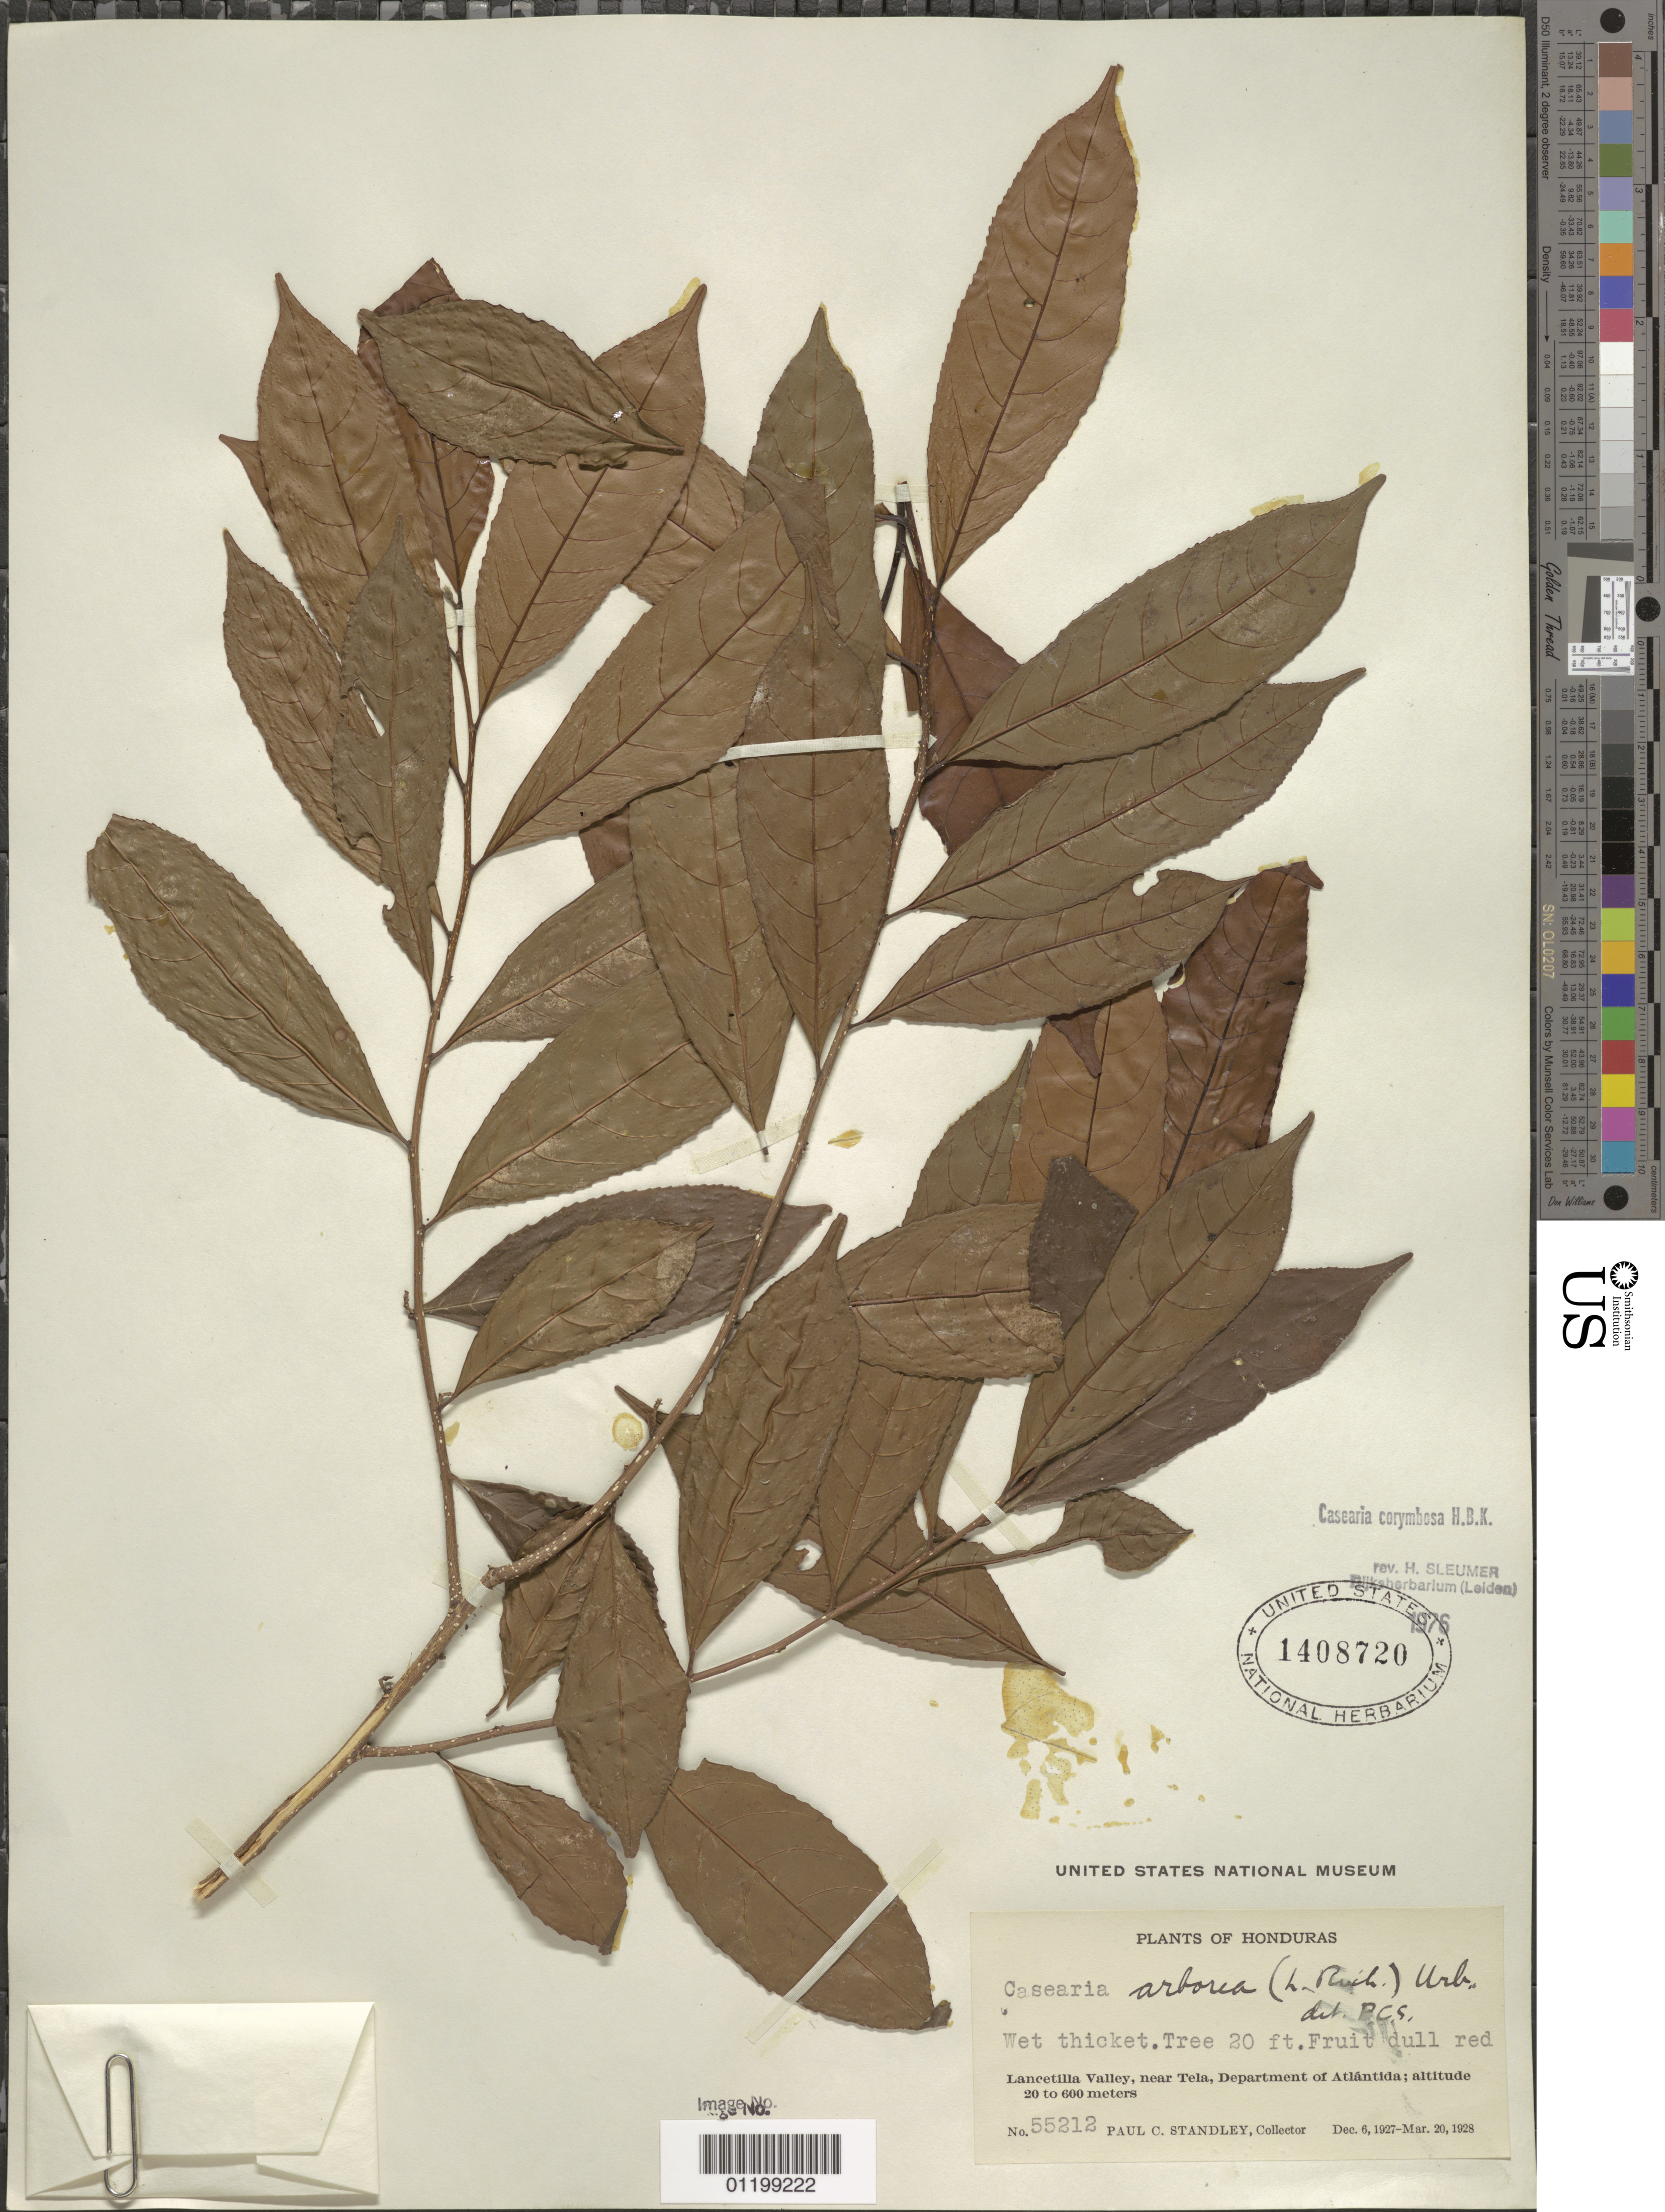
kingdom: Plantae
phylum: Tracheophyta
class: Magnoliopsida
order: Malpighiales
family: Salicaceae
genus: Casearia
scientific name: Casearia corymbosa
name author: Kunth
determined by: Sleumer, H. O.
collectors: P. C. Standley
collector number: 55212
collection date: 1927-12-06/1928-03-20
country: Honduras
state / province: Atlántida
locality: Lancetilla Valley, near Tela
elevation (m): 20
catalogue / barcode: US 1408720